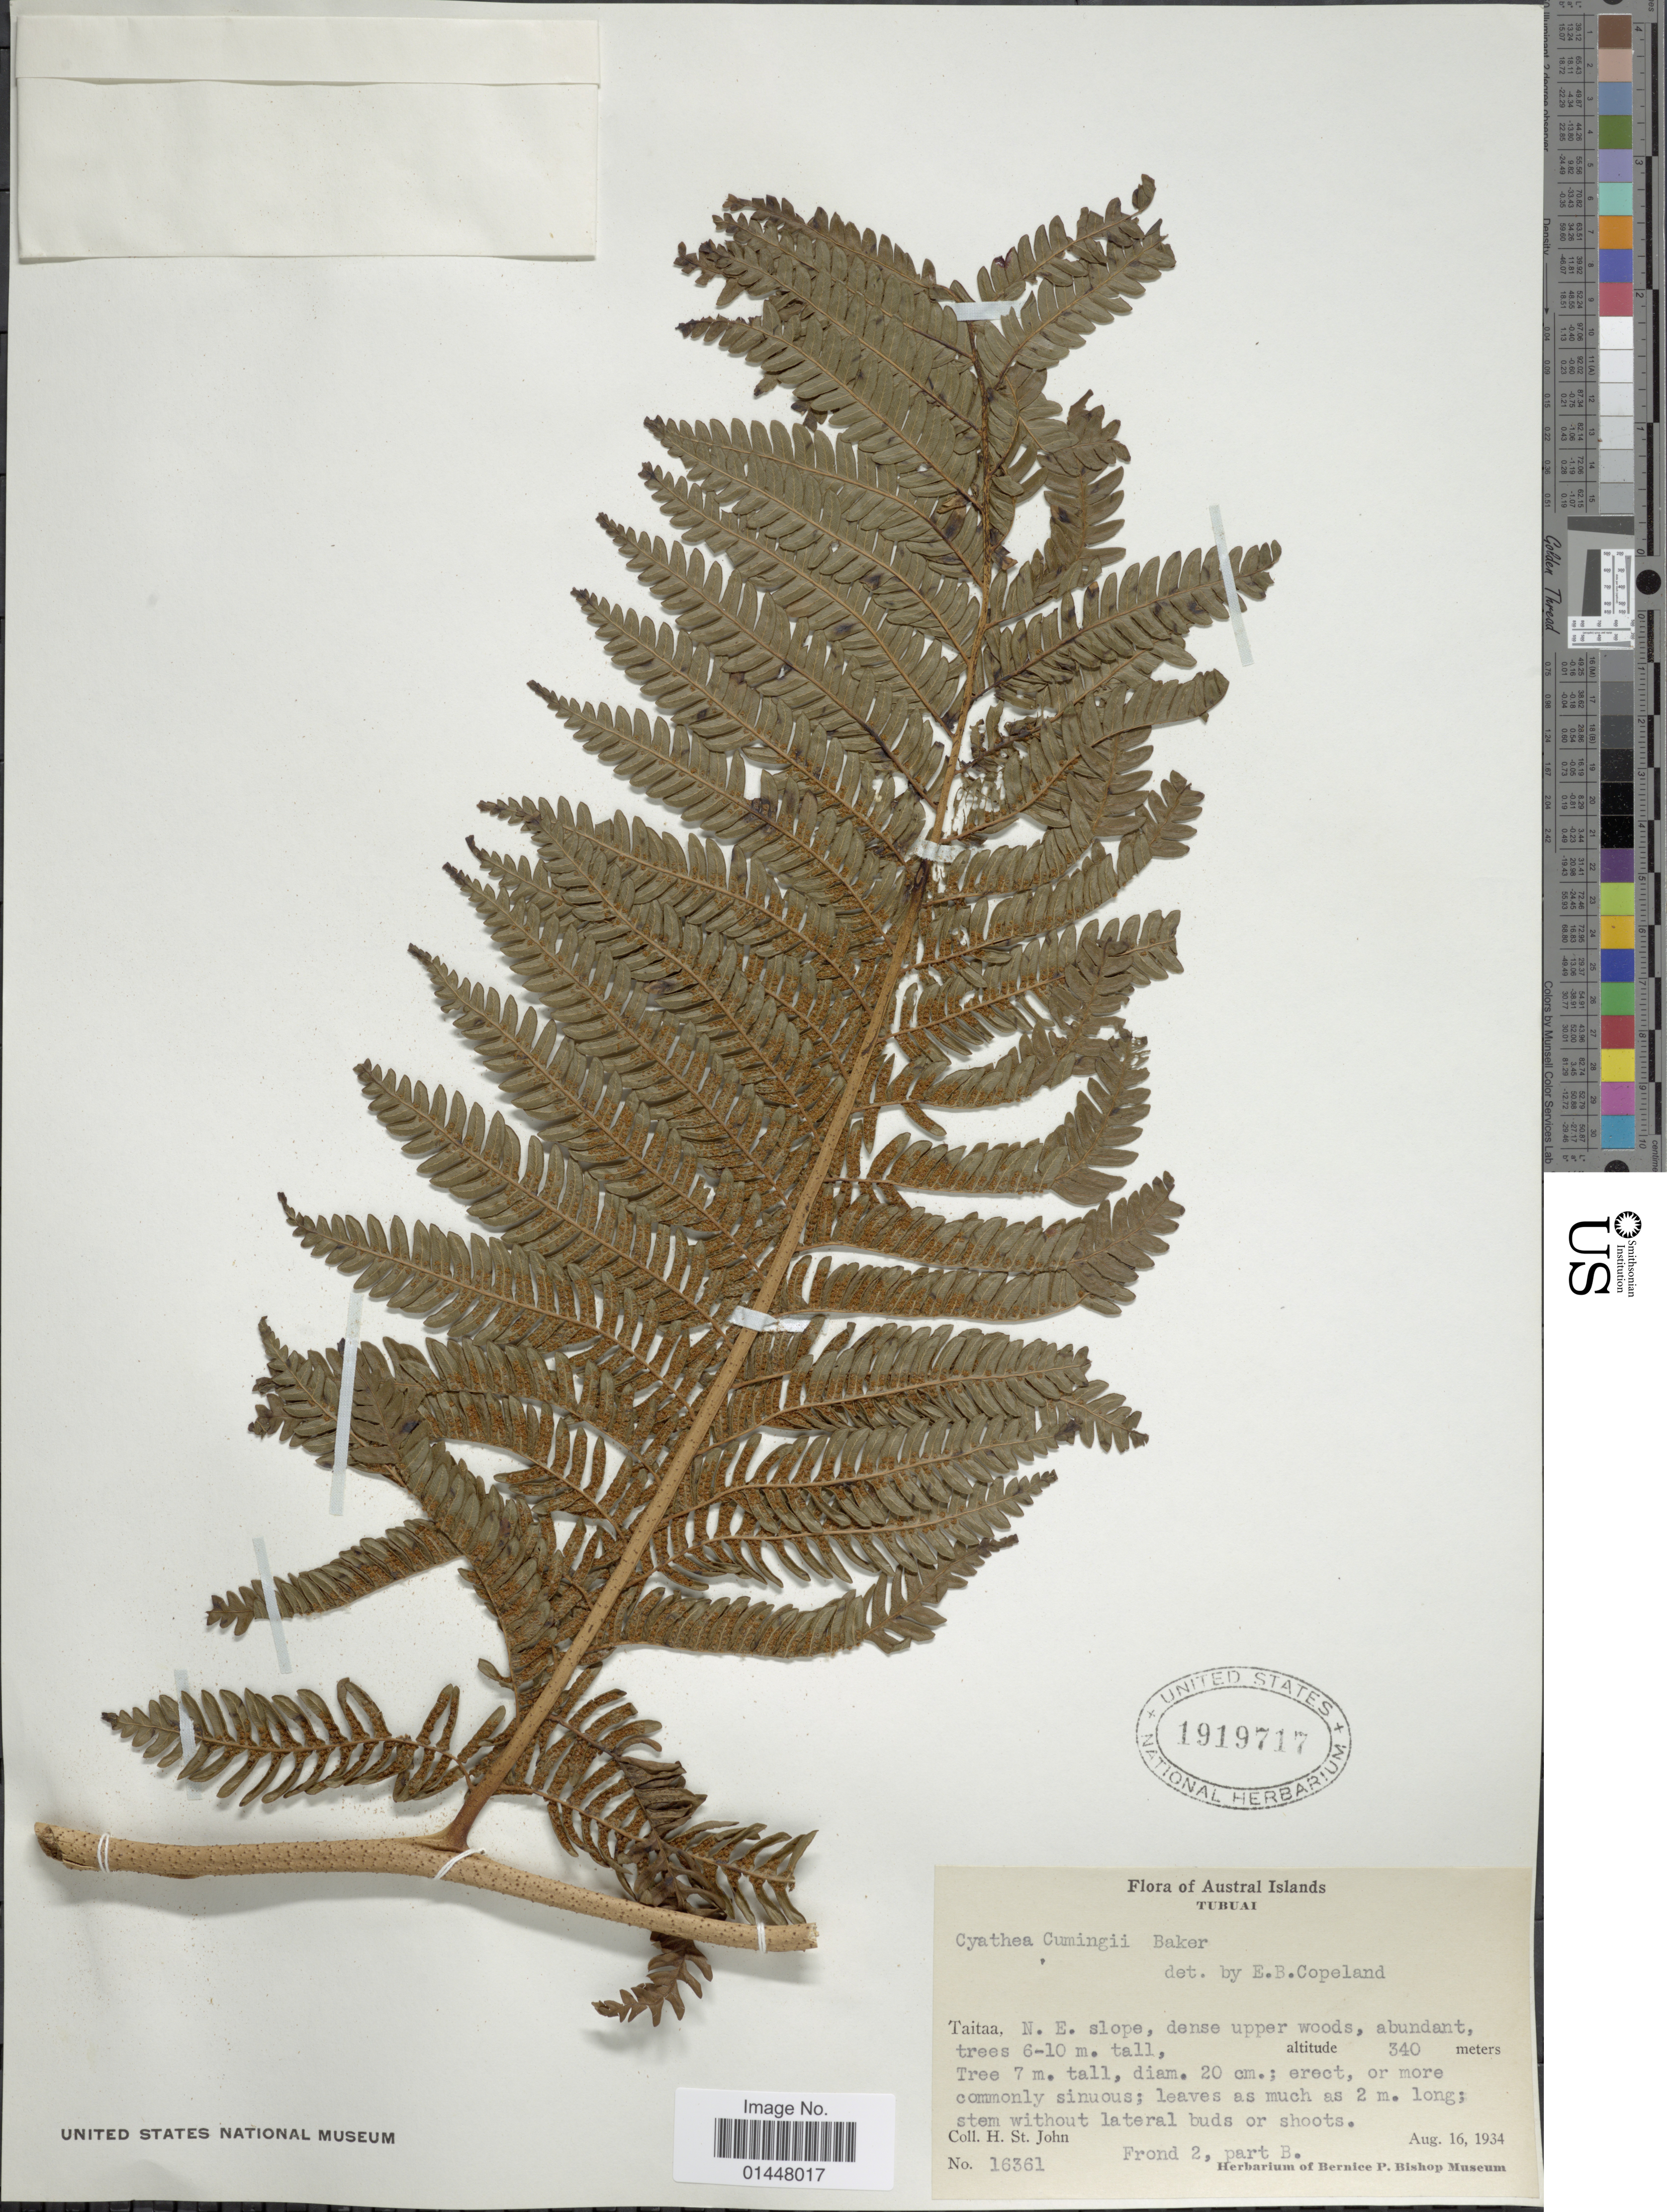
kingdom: Plantae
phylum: Tracheophyta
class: Polypodiopsida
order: Cyatheales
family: Cyatheaceae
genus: Sphaeropteris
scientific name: Sphaeropteris medullaris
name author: (G. Forst.) Bernh.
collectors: H. St. John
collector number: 16361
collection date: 1934-08-16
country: French Polynesia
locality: Austral islands, Tubuai, Taitaa. N.E. slope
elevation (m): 340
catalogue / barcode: US 1919717